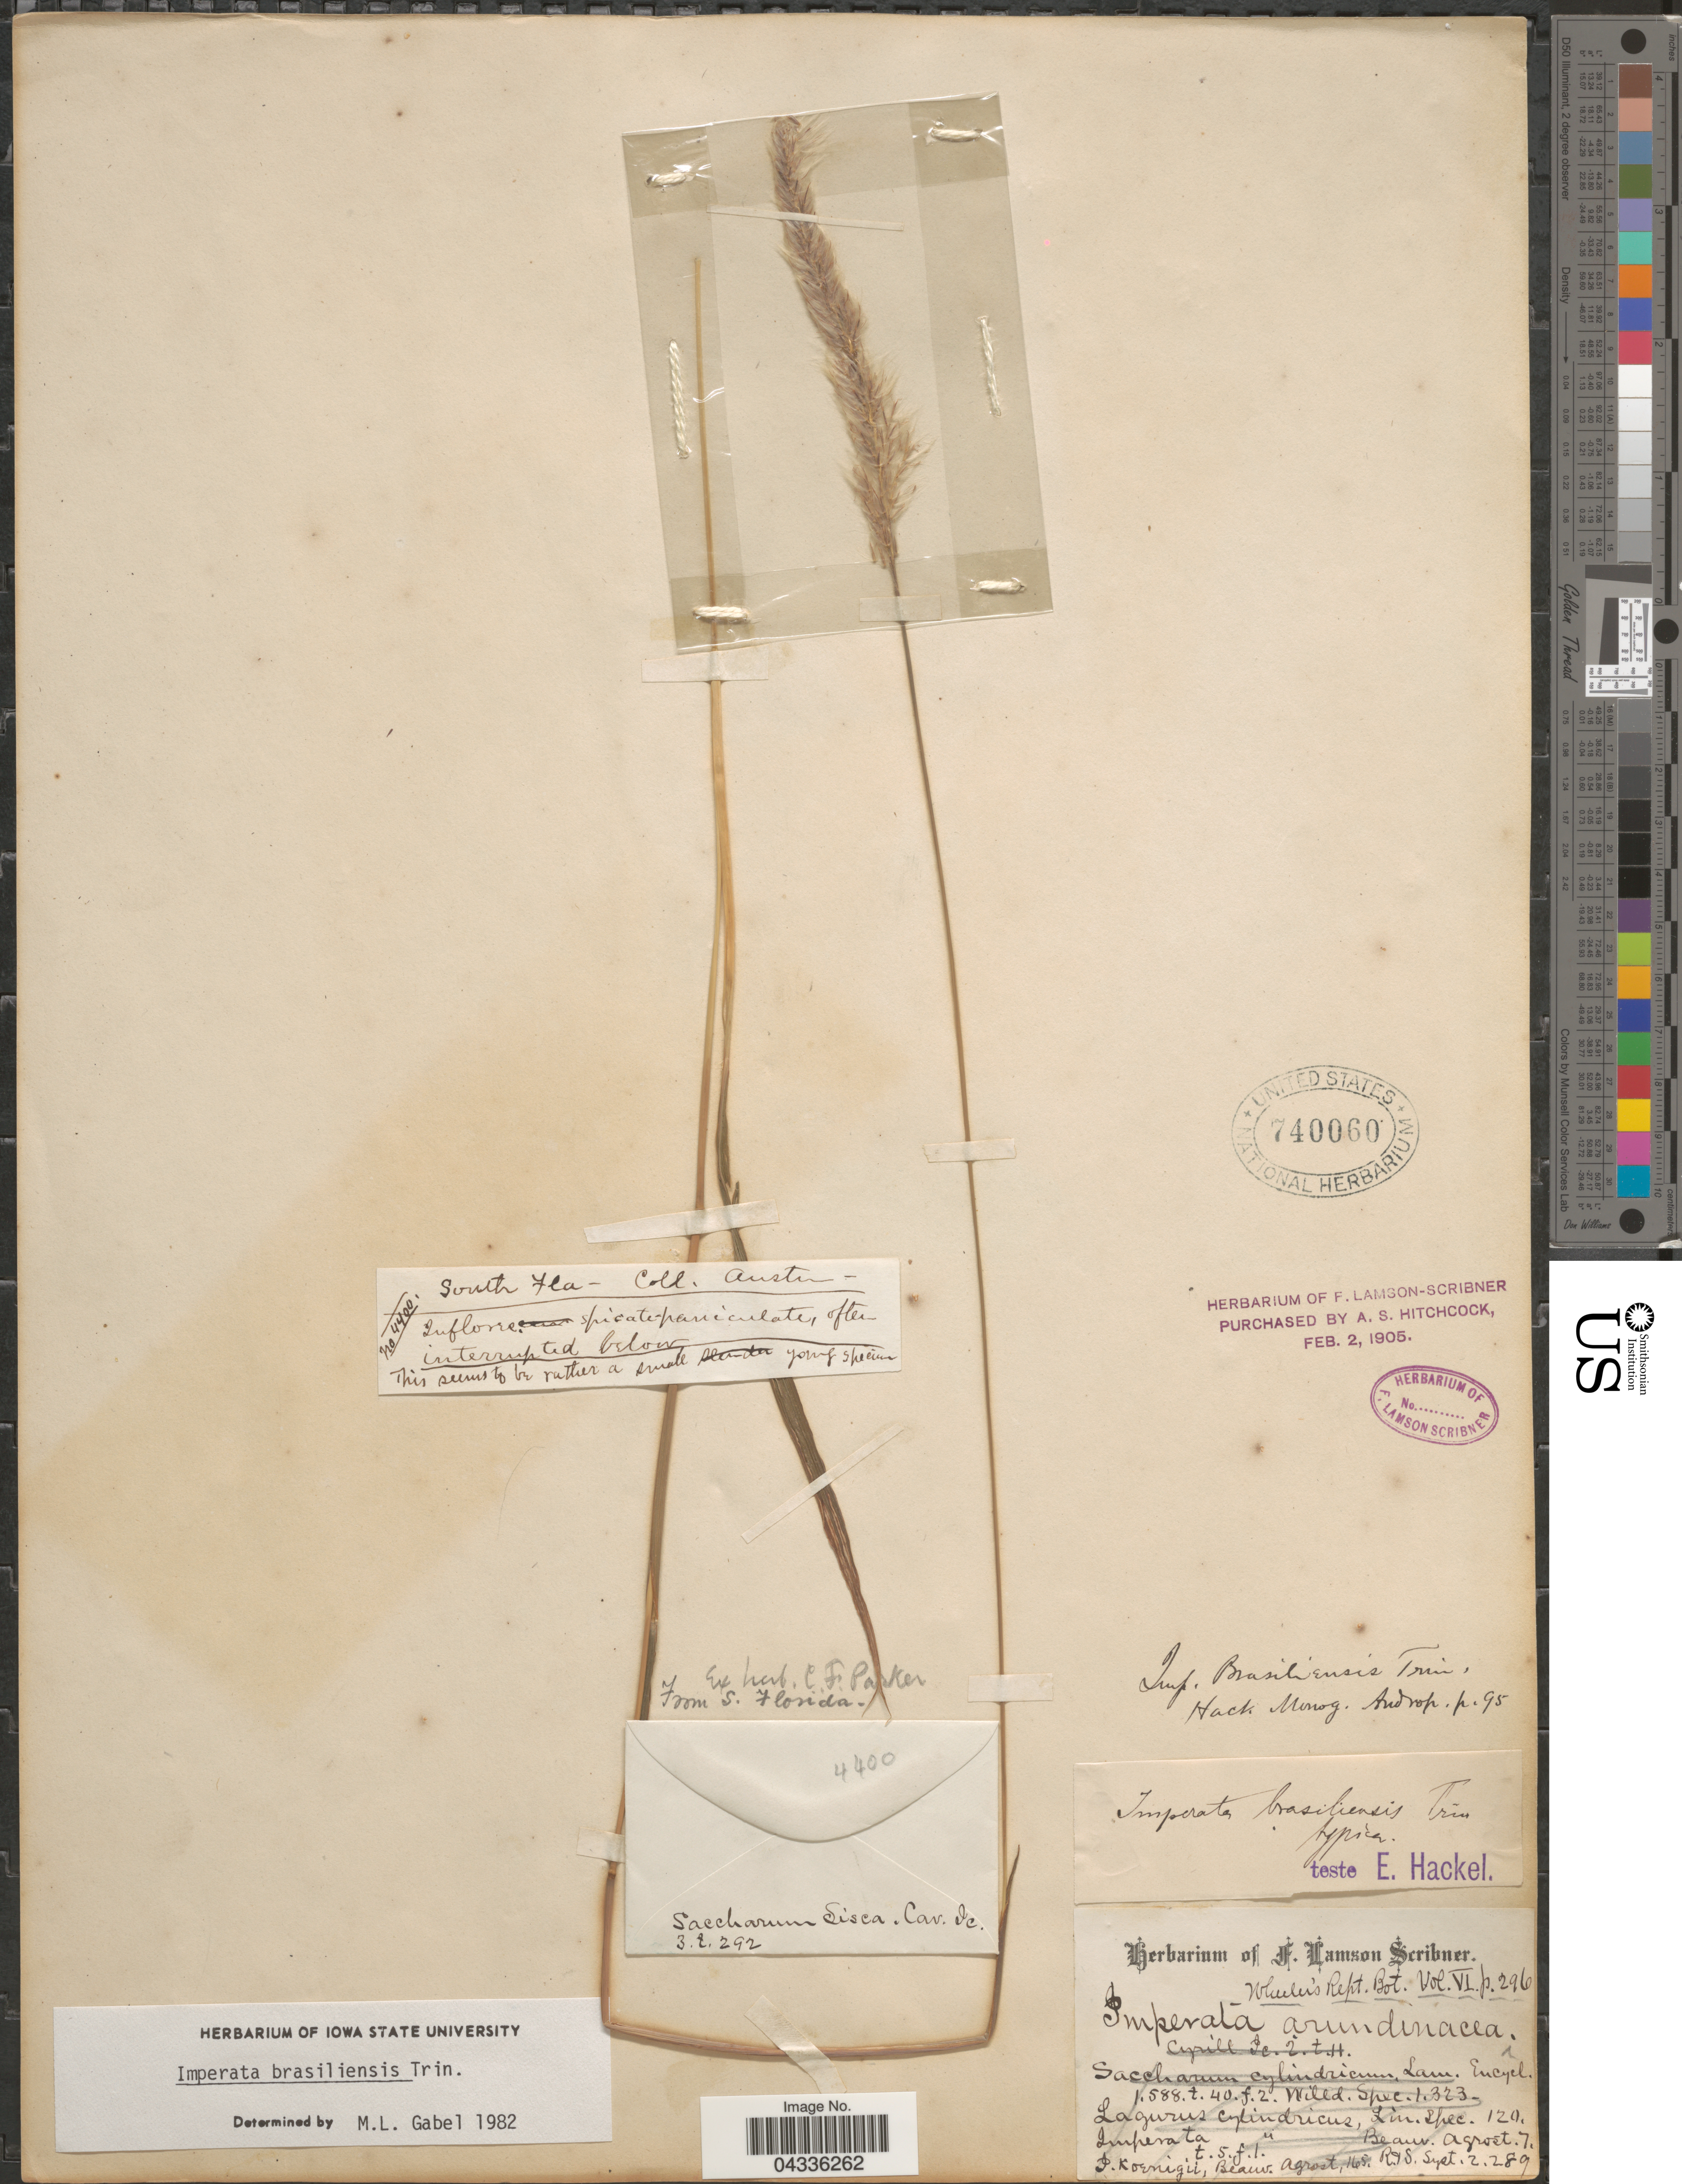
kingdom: Plantae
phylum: Tracheophyta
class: Liliopsida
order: Poales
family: Poaceae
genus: Imperata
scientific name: Imperata brasiliensis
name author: Trin.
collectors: -. Austin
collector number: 4400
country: United States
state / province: Florida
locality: South Fla.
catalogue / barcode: US 740060